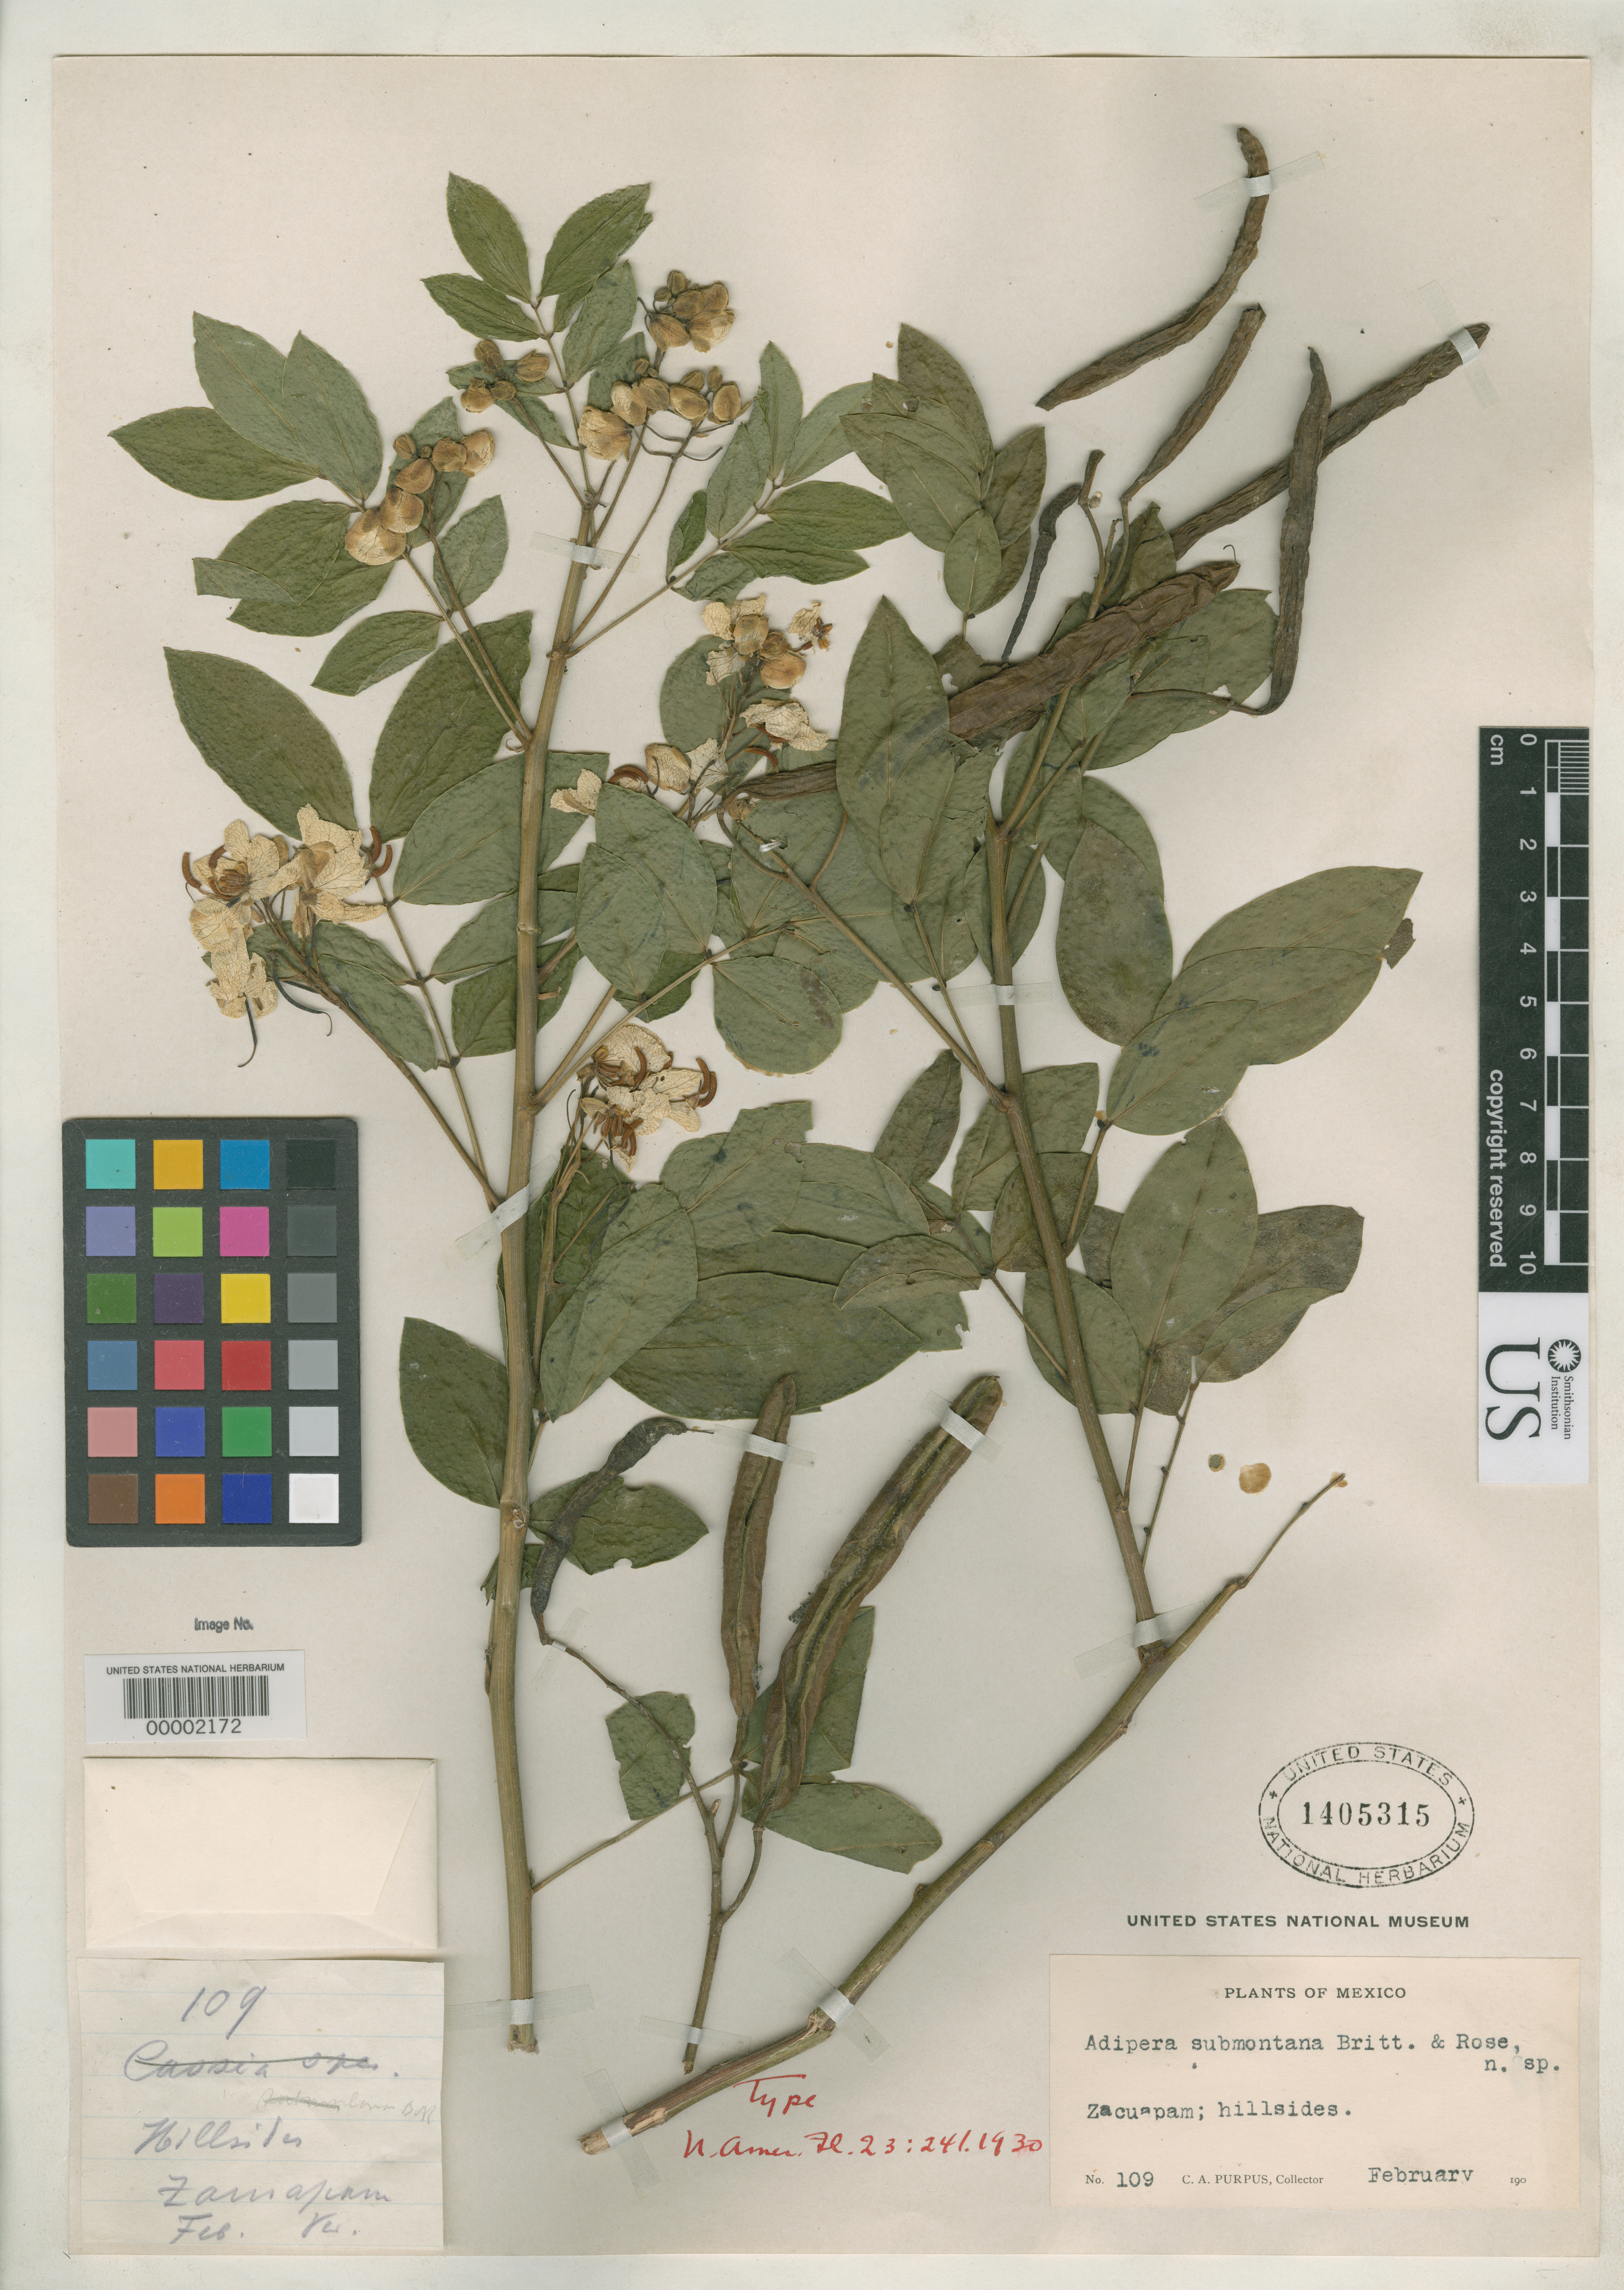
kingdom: Plantae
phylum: Tracheophyta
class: Magnoliopsida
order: Fabales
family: Fabaceae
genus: Adipera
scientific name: Adipera submontana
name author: Britton & Rose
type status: Holotype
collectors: C. A. Purpus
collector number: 109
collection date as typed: Feb 190-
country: Mexico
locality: Zacuapam, hillsides.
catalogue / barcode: US 1405315